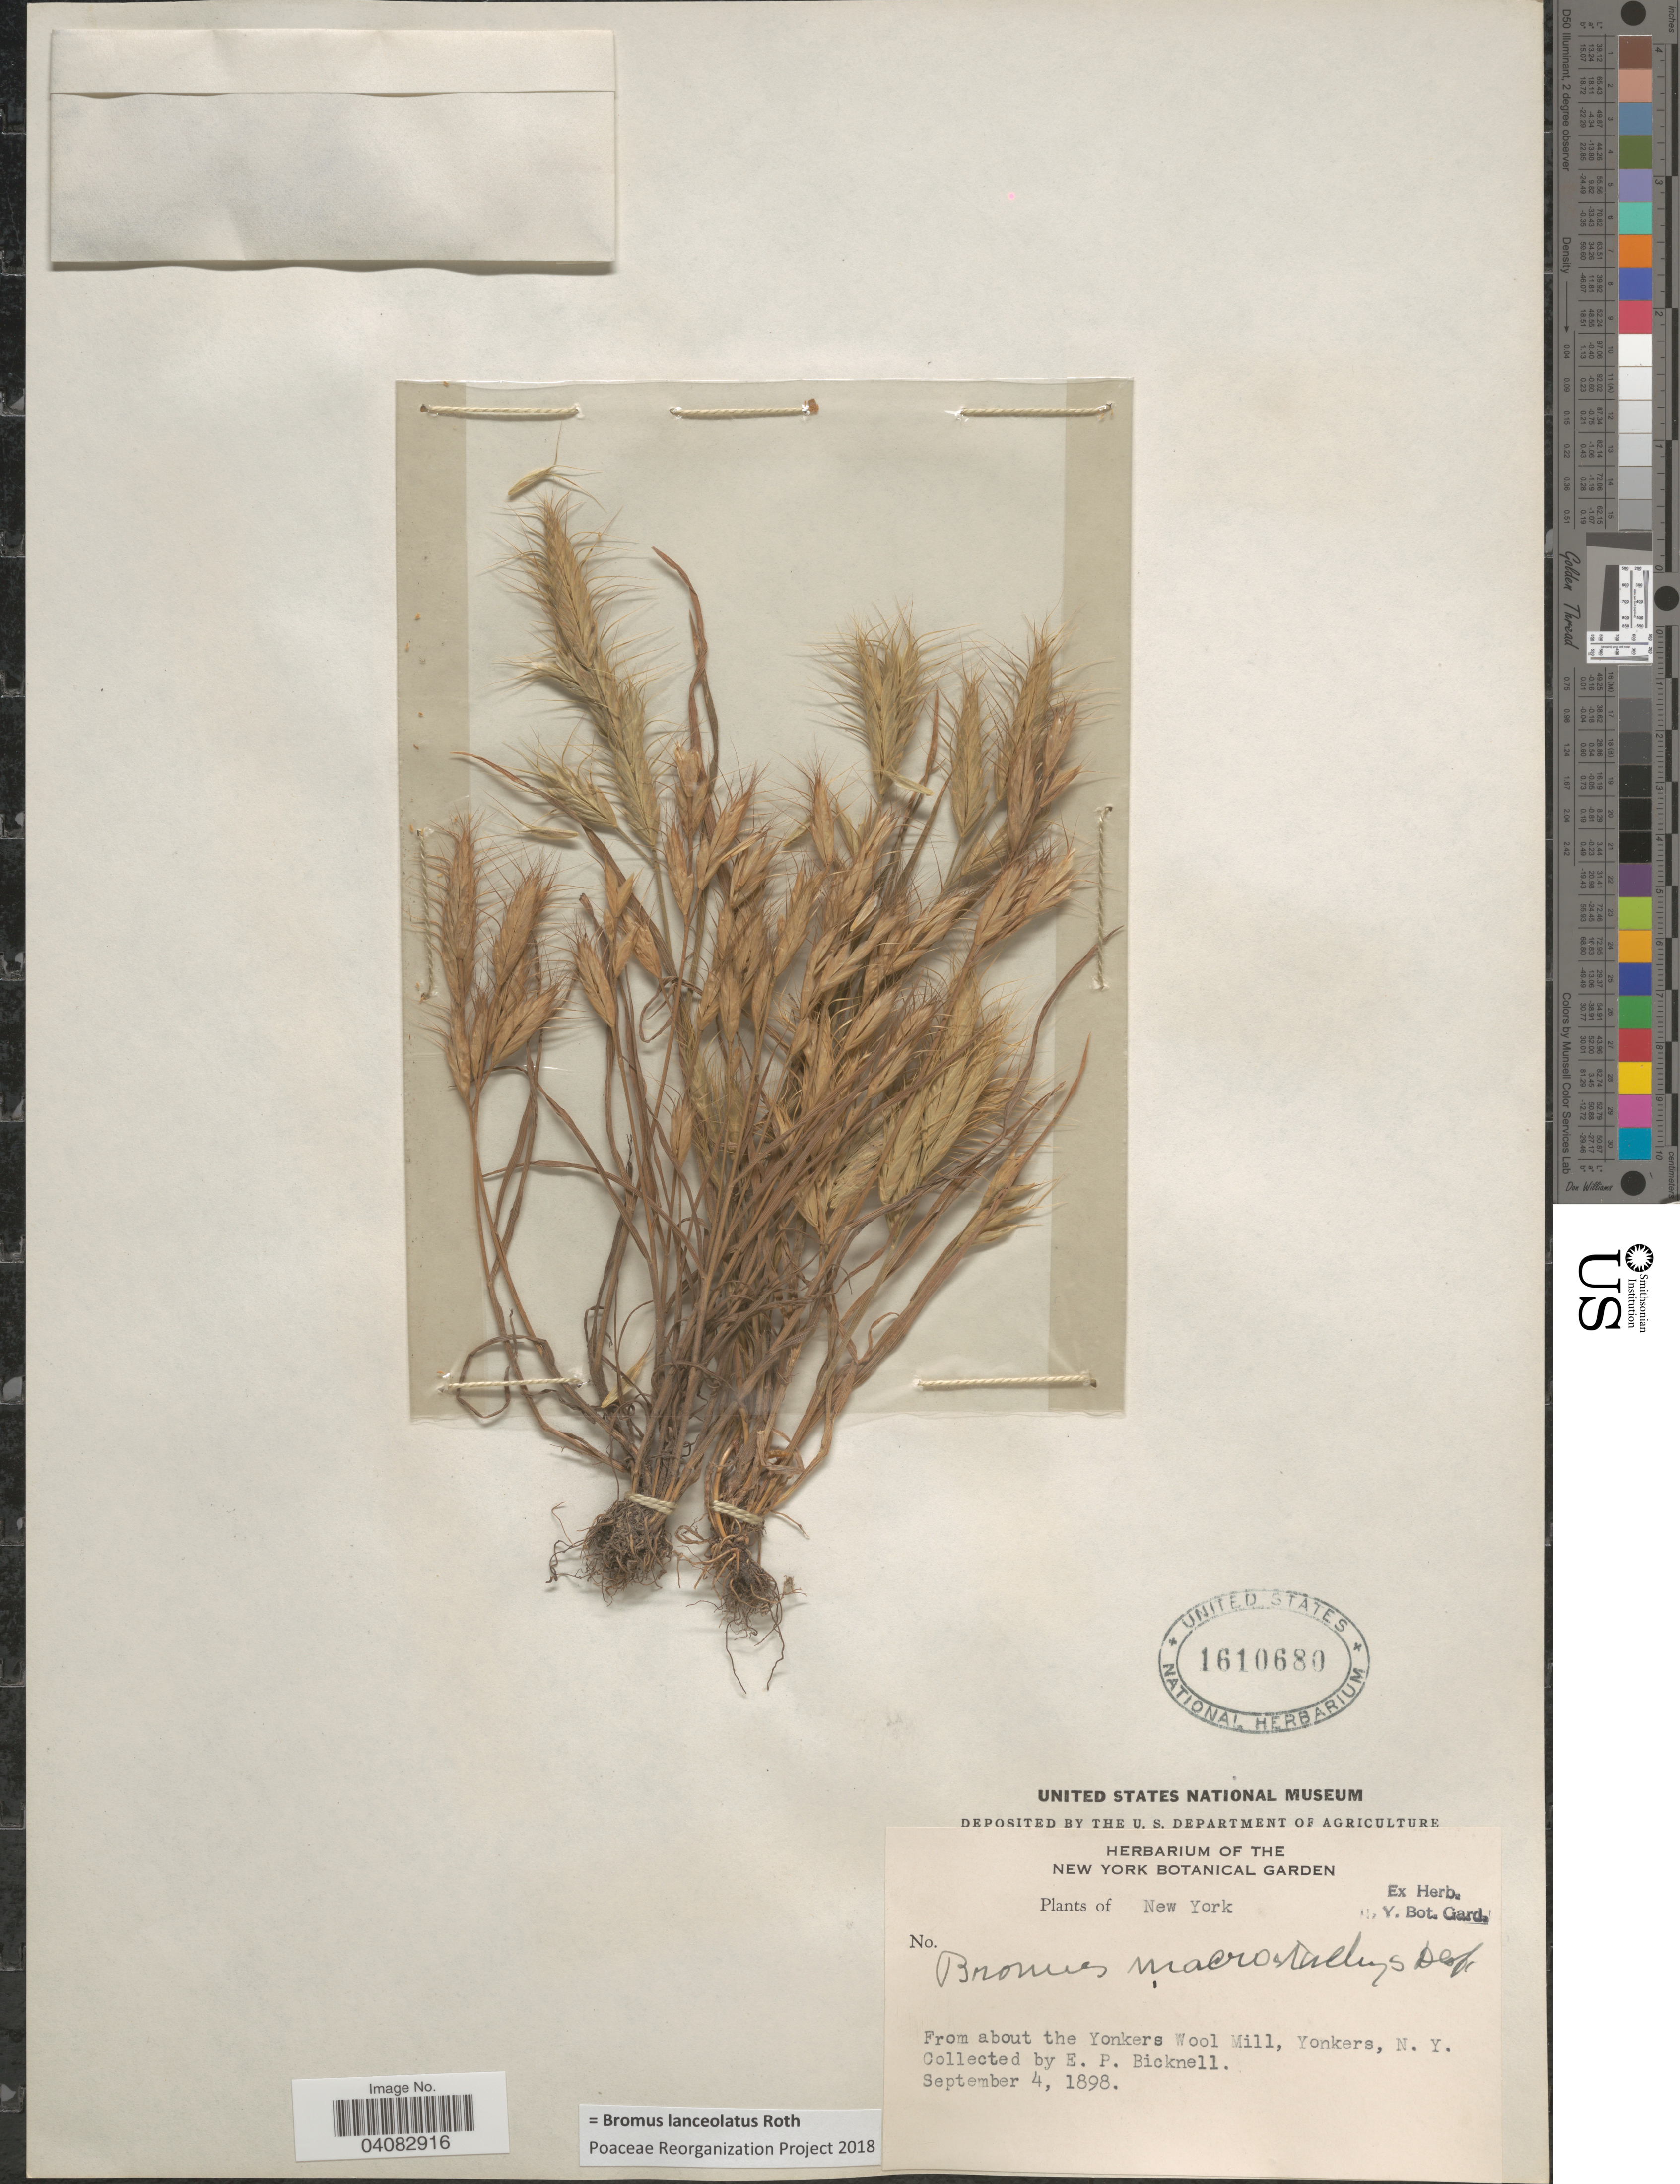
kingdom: Plantae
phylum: Tracheophyta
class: Liliopsida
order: Poales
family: Poaceae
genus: Bromus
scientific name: Bromus lanceolatus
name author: Roth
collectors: E. P. Bicknell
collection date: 1898-09-04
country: United States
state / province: New York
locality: From about the Yonkers Wool Mill, Yonkers.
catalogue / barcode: US 1610680